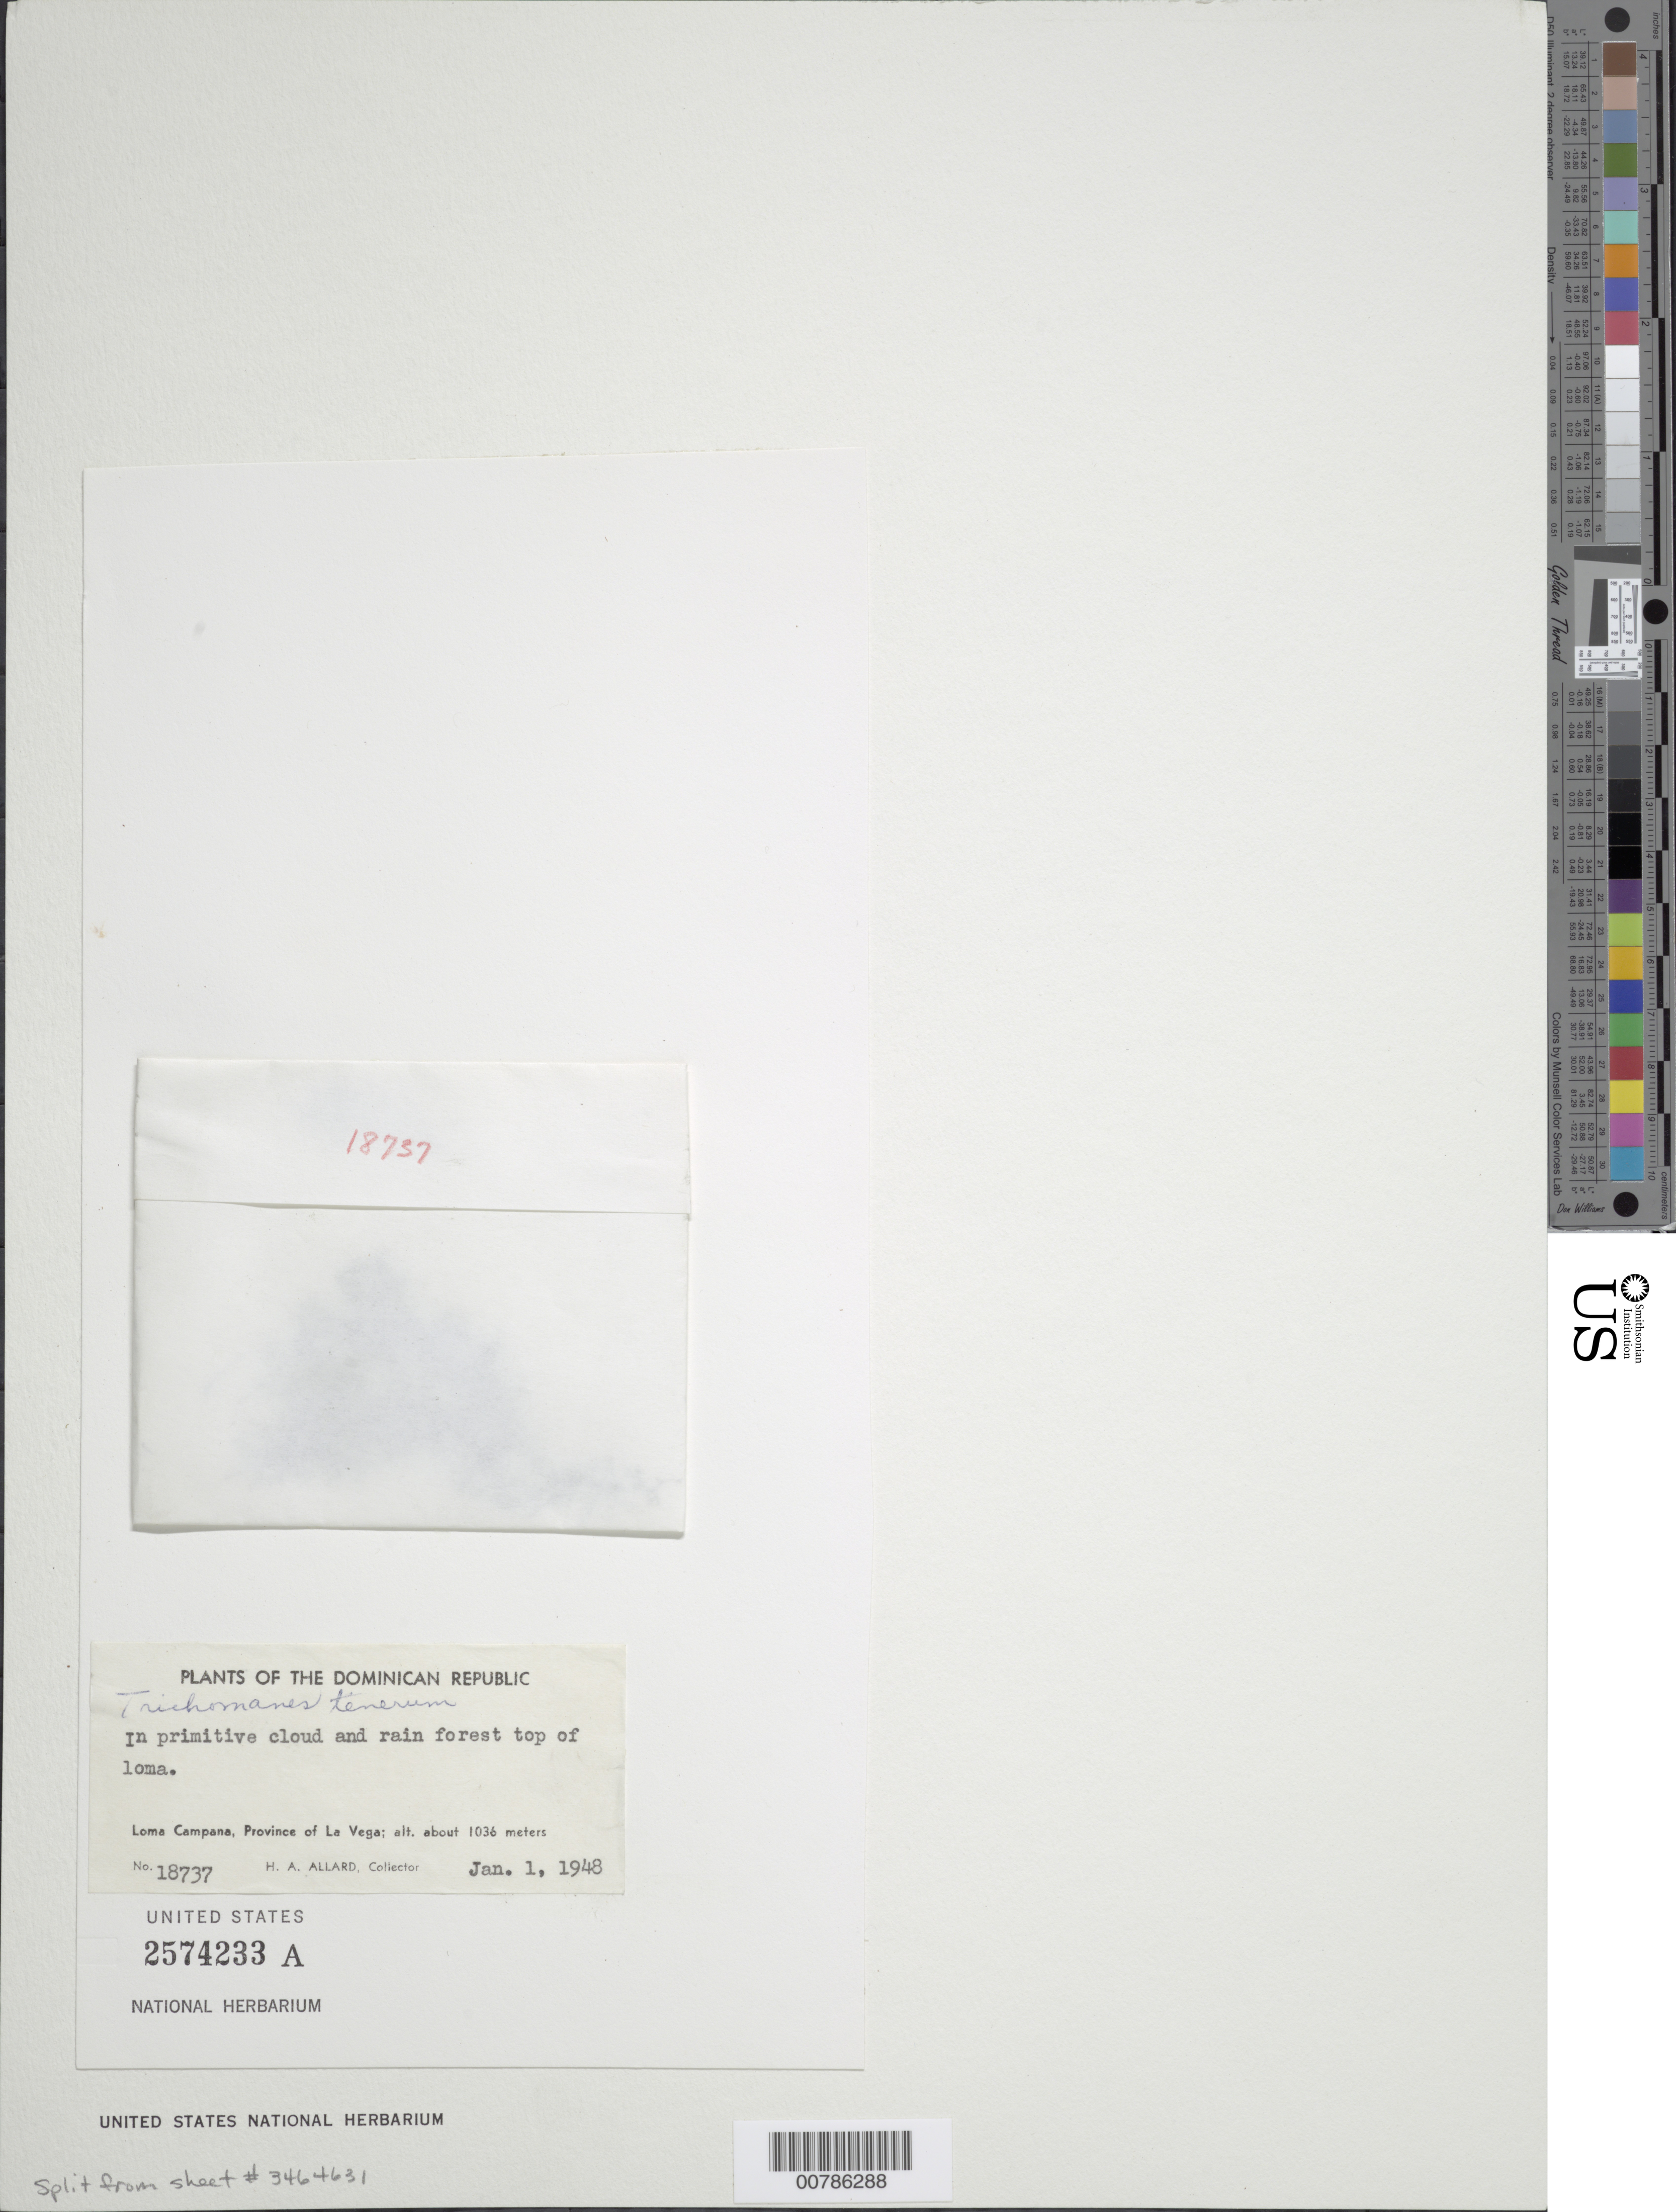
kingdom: Plantae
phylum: Tracheophyta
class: Polypodiopsida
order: Hymenophyllales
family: Hymenophyllaceae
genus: Polyphlebium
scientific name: Polyphlebium angustatum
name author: (Carmich.) Ebihara & Dubuisson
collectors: H. A. Allard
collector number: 18737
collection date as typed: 01 Jan 1948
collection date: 1948-01-01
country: Dominican Republic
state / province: La Vega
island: Hispaniola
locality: Loma Campana; Río Los Platanos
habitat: In primitive cloud and rain forest top of loma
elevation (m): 1036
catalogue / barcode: US 2574233A